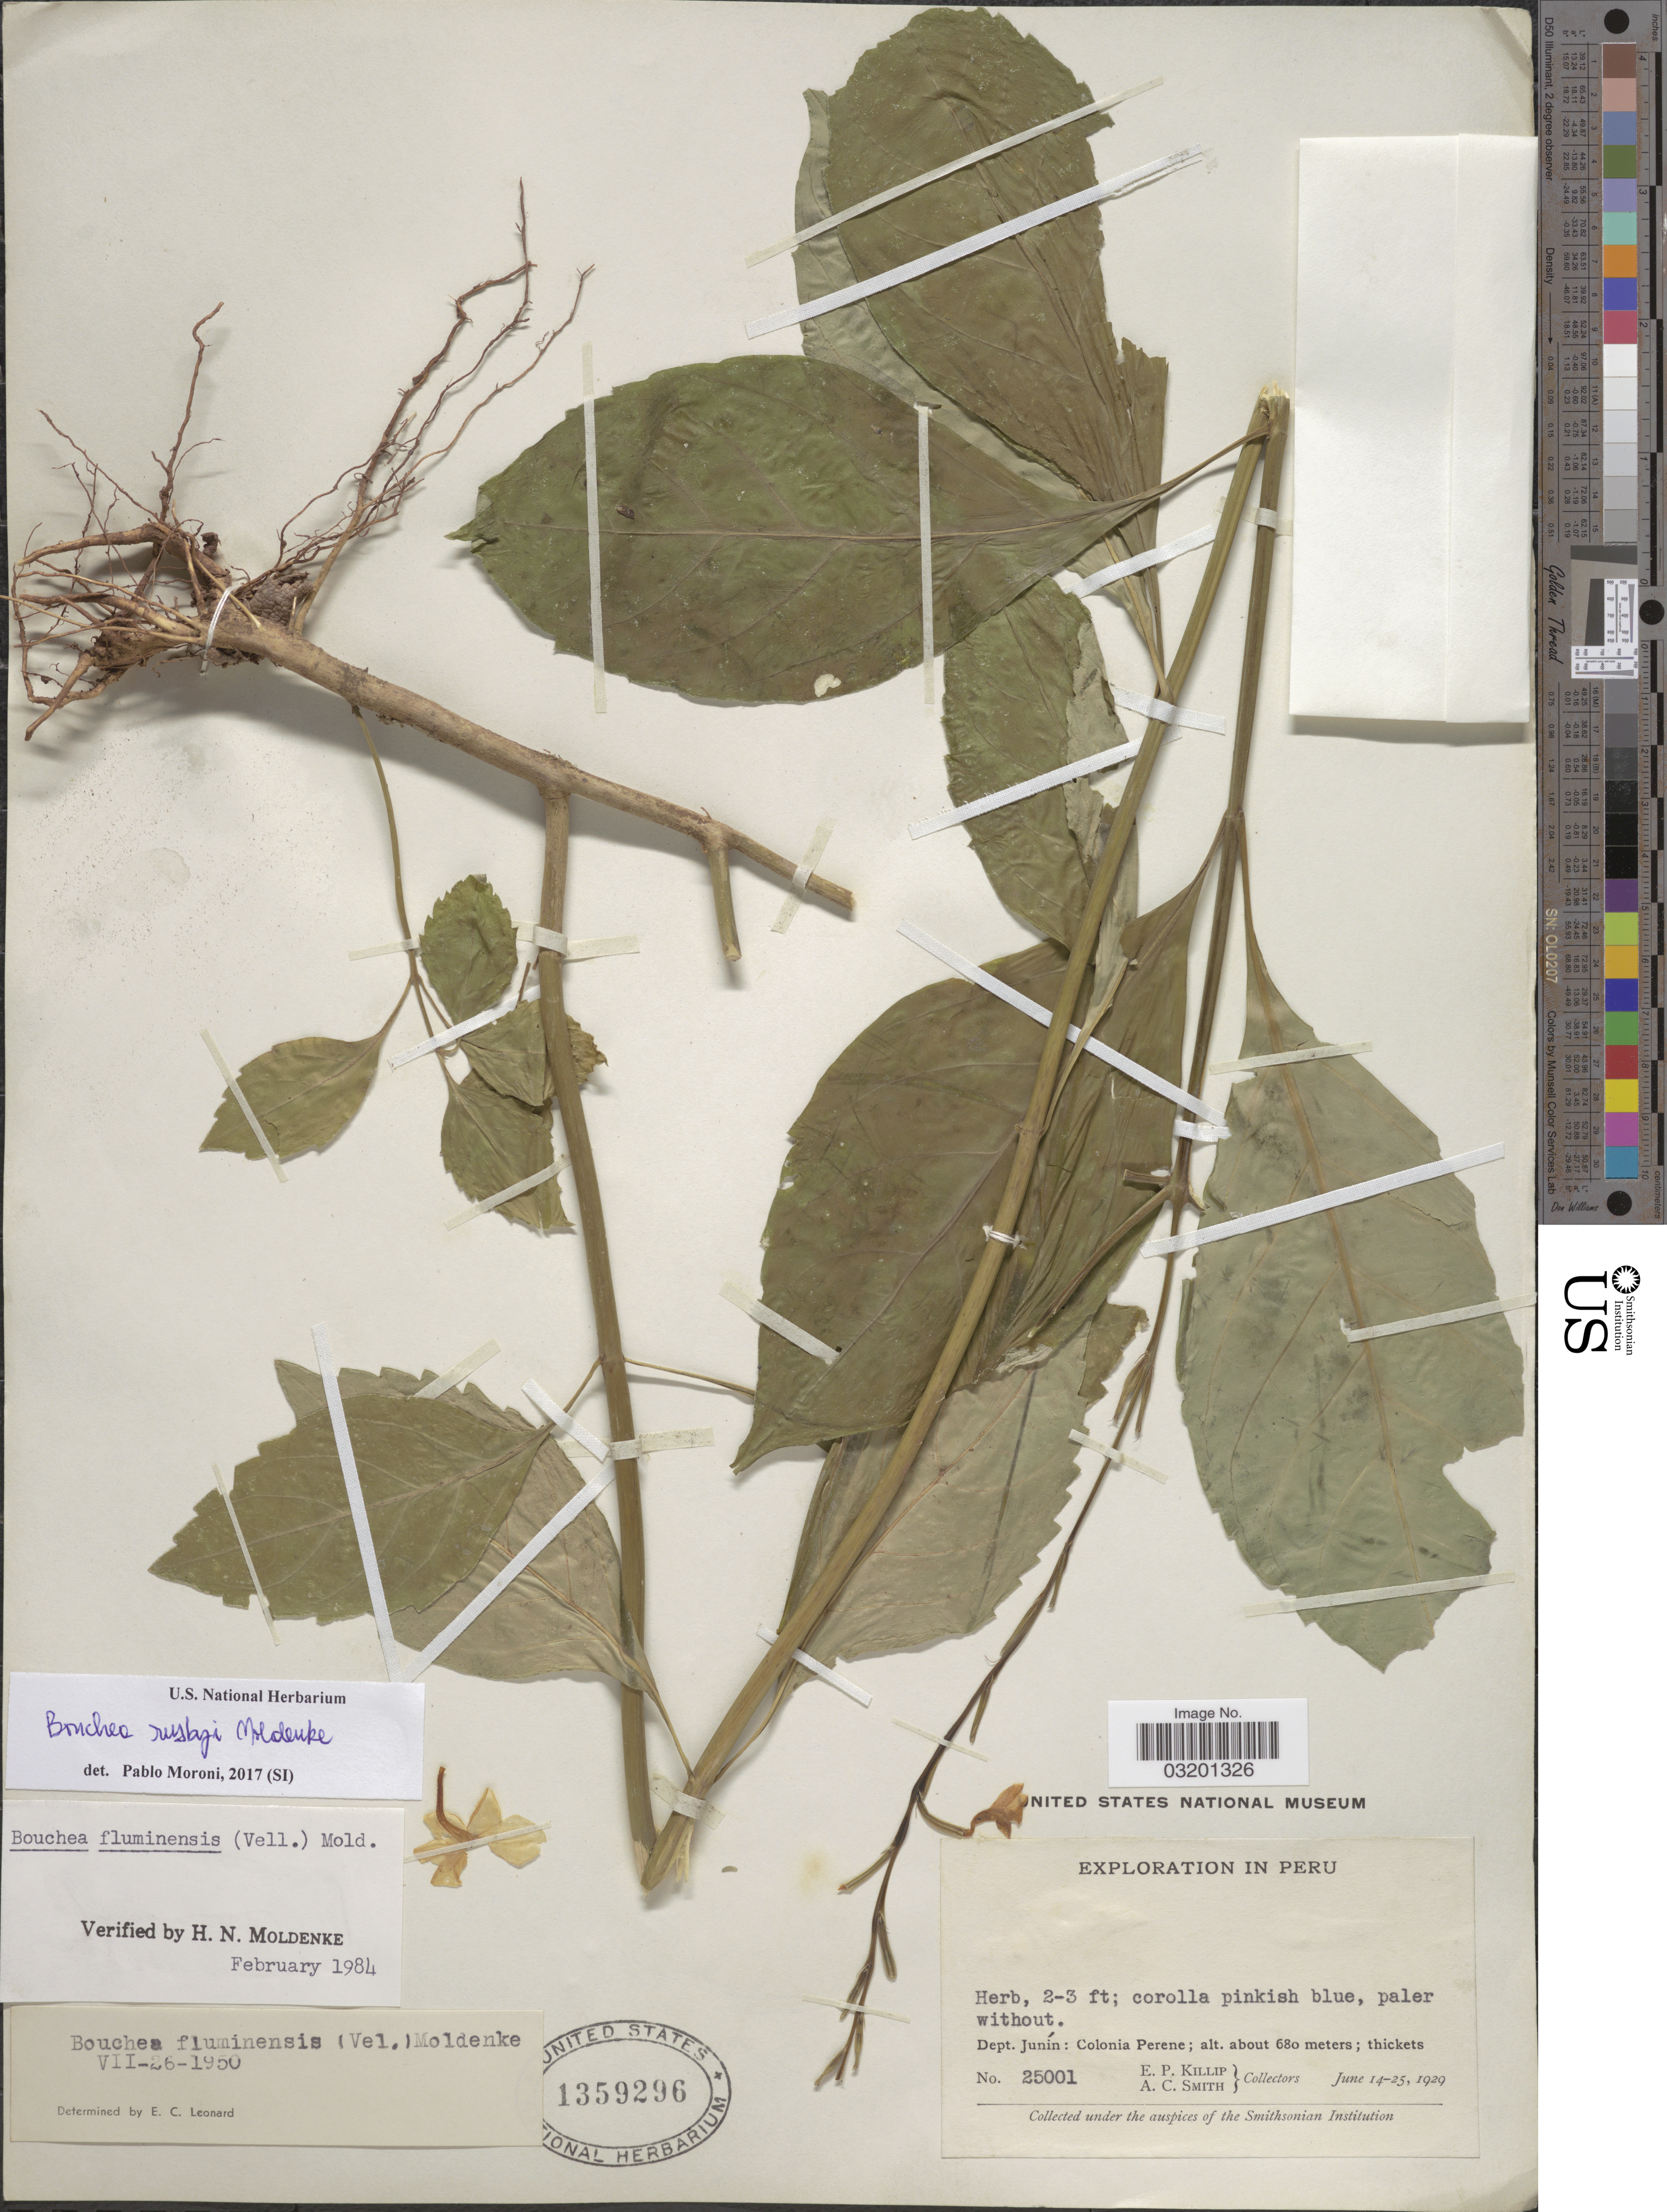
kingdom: Plantae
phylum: Tracheophyta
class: Magnoliopsida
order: Lamiales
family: Verbenaceae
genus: Bouchea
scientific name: Bouchea rusbyi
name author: Moldenke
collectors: E. P. Killip & A. C. Smith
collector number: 25001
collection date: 1929-06-14/1929-06-25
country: Peru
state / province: Junín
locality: Dept. Junín: Colonia Perene.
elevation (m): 680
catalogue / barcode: US 1359296